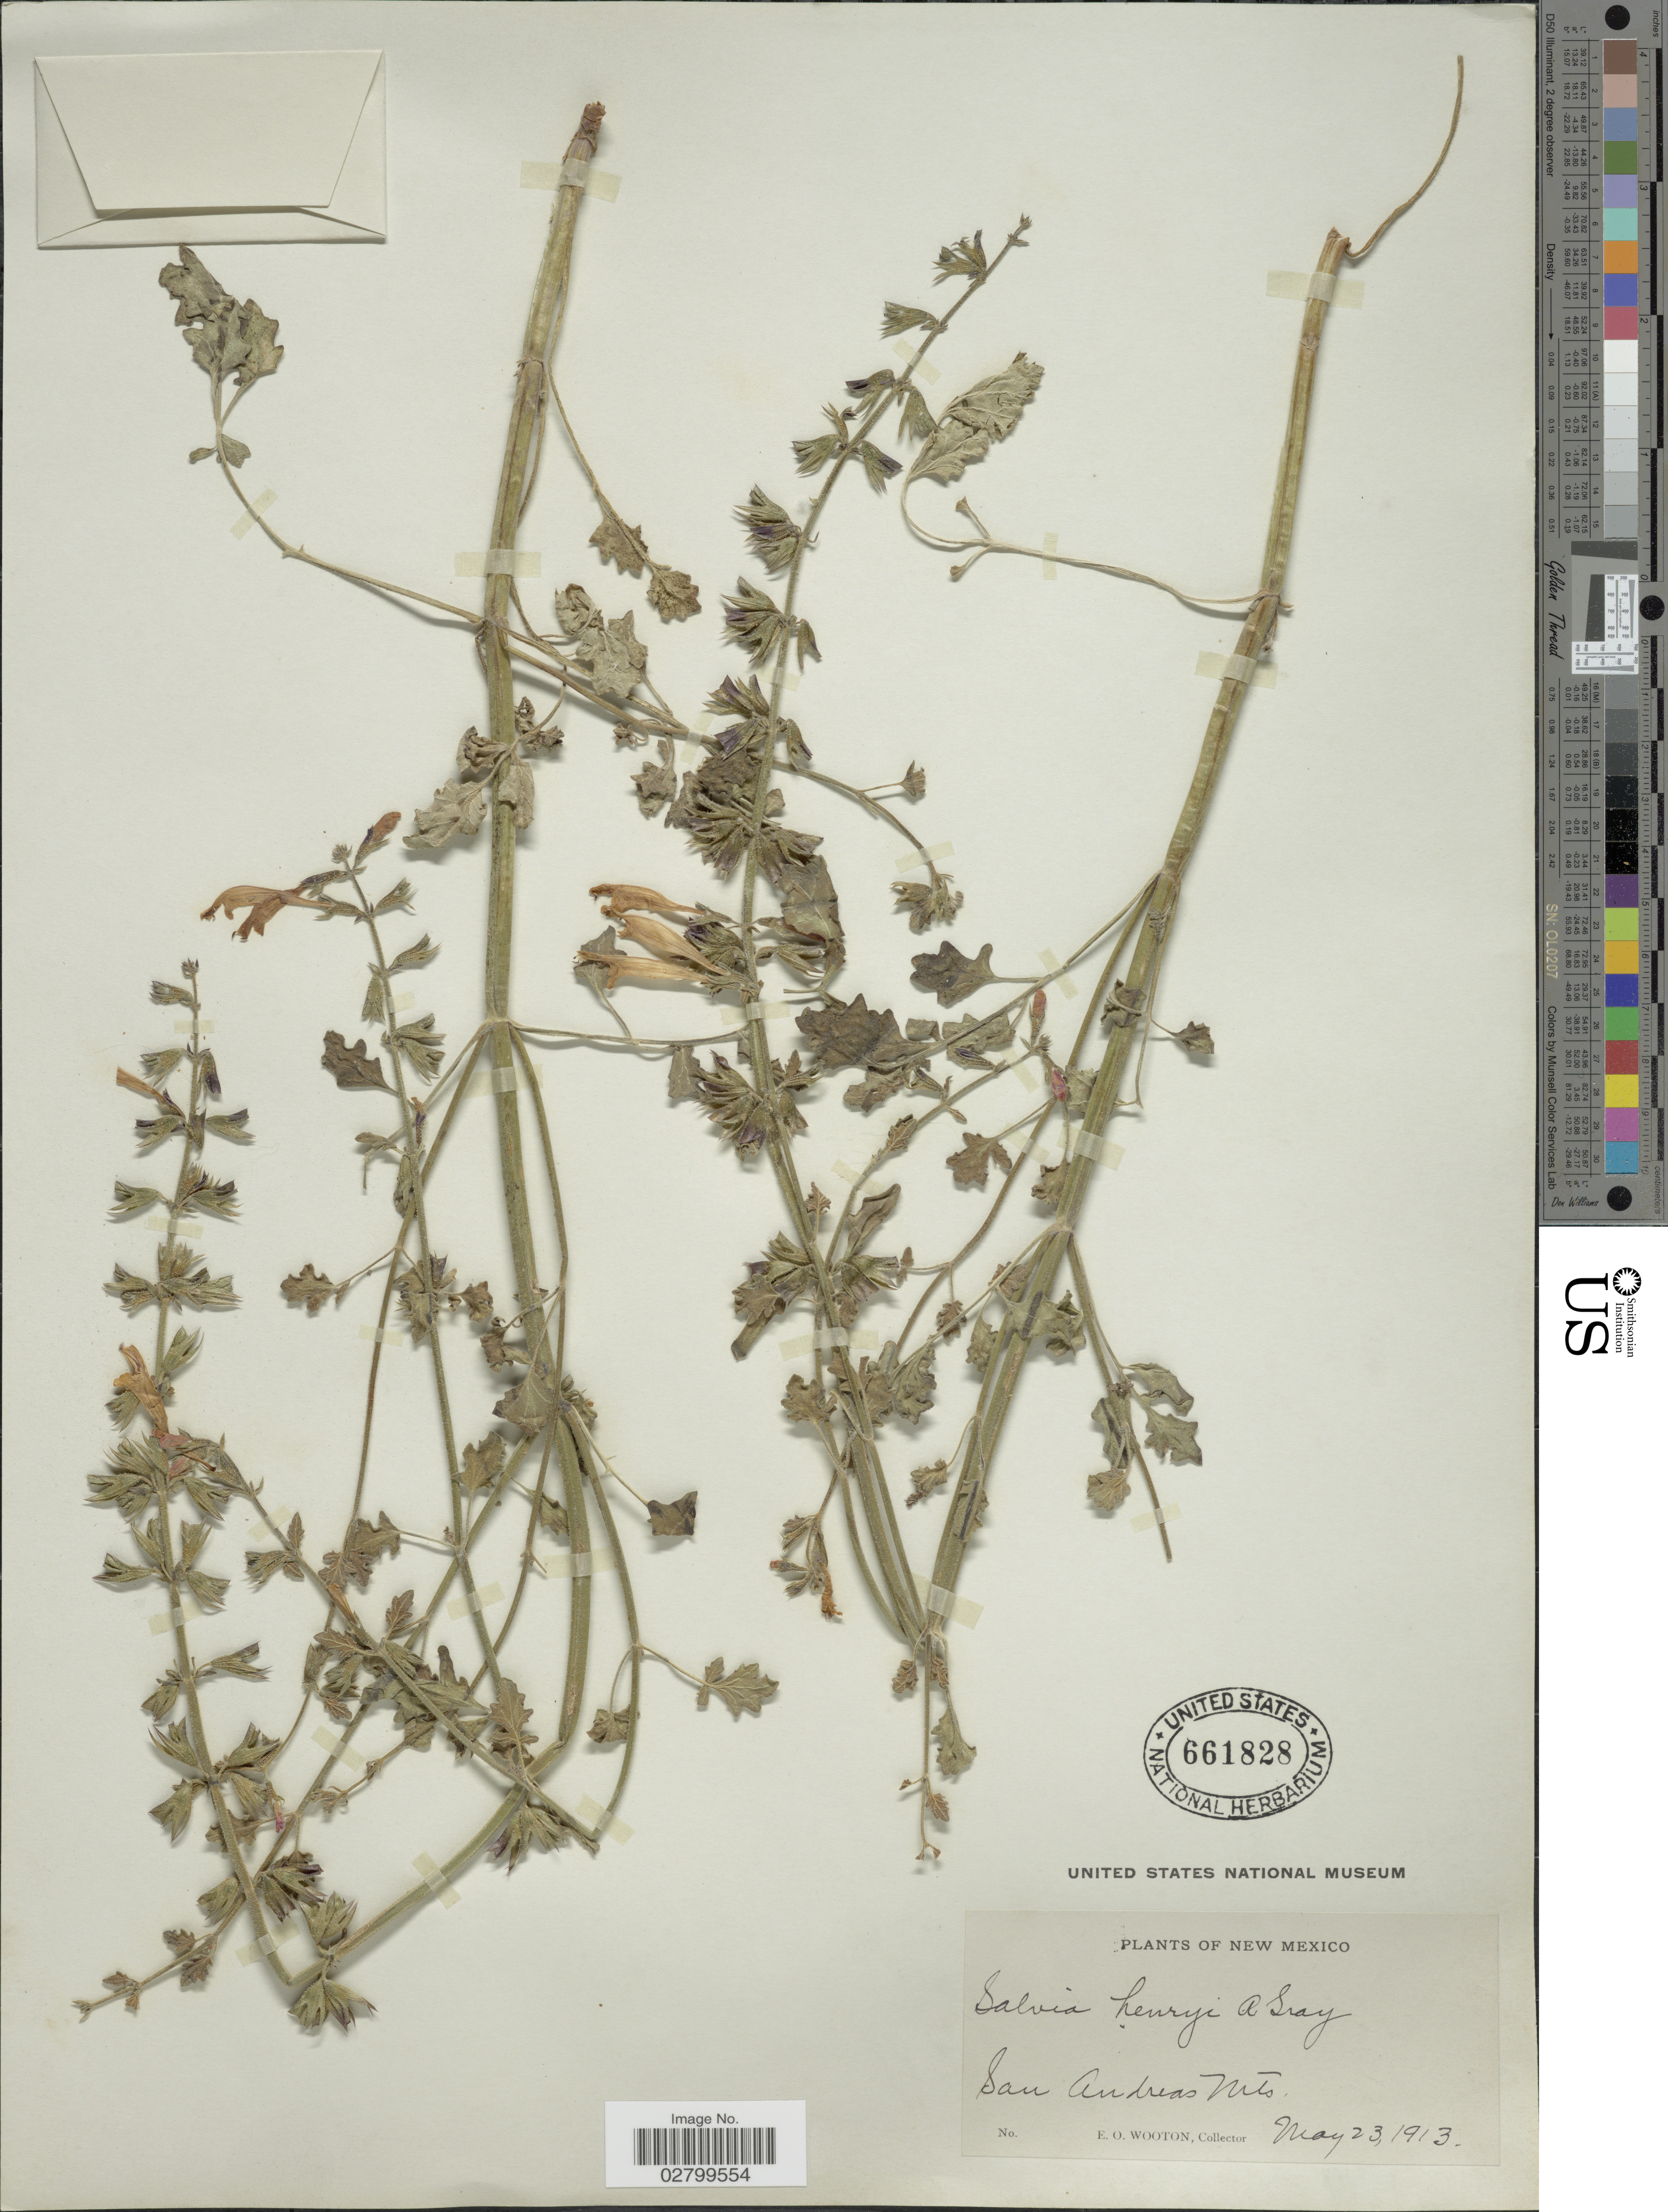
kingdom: Plantae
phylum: Tracheophyta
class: Magnoliopsida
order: Lamiales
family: Lamiaceae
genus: Salvia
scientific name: Salvia henryi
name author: A. Gray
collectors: E. O. Wooton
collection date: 1913-05-23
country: United States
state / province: New Mexico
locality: San Andreas Mts.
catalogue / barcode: US 661828